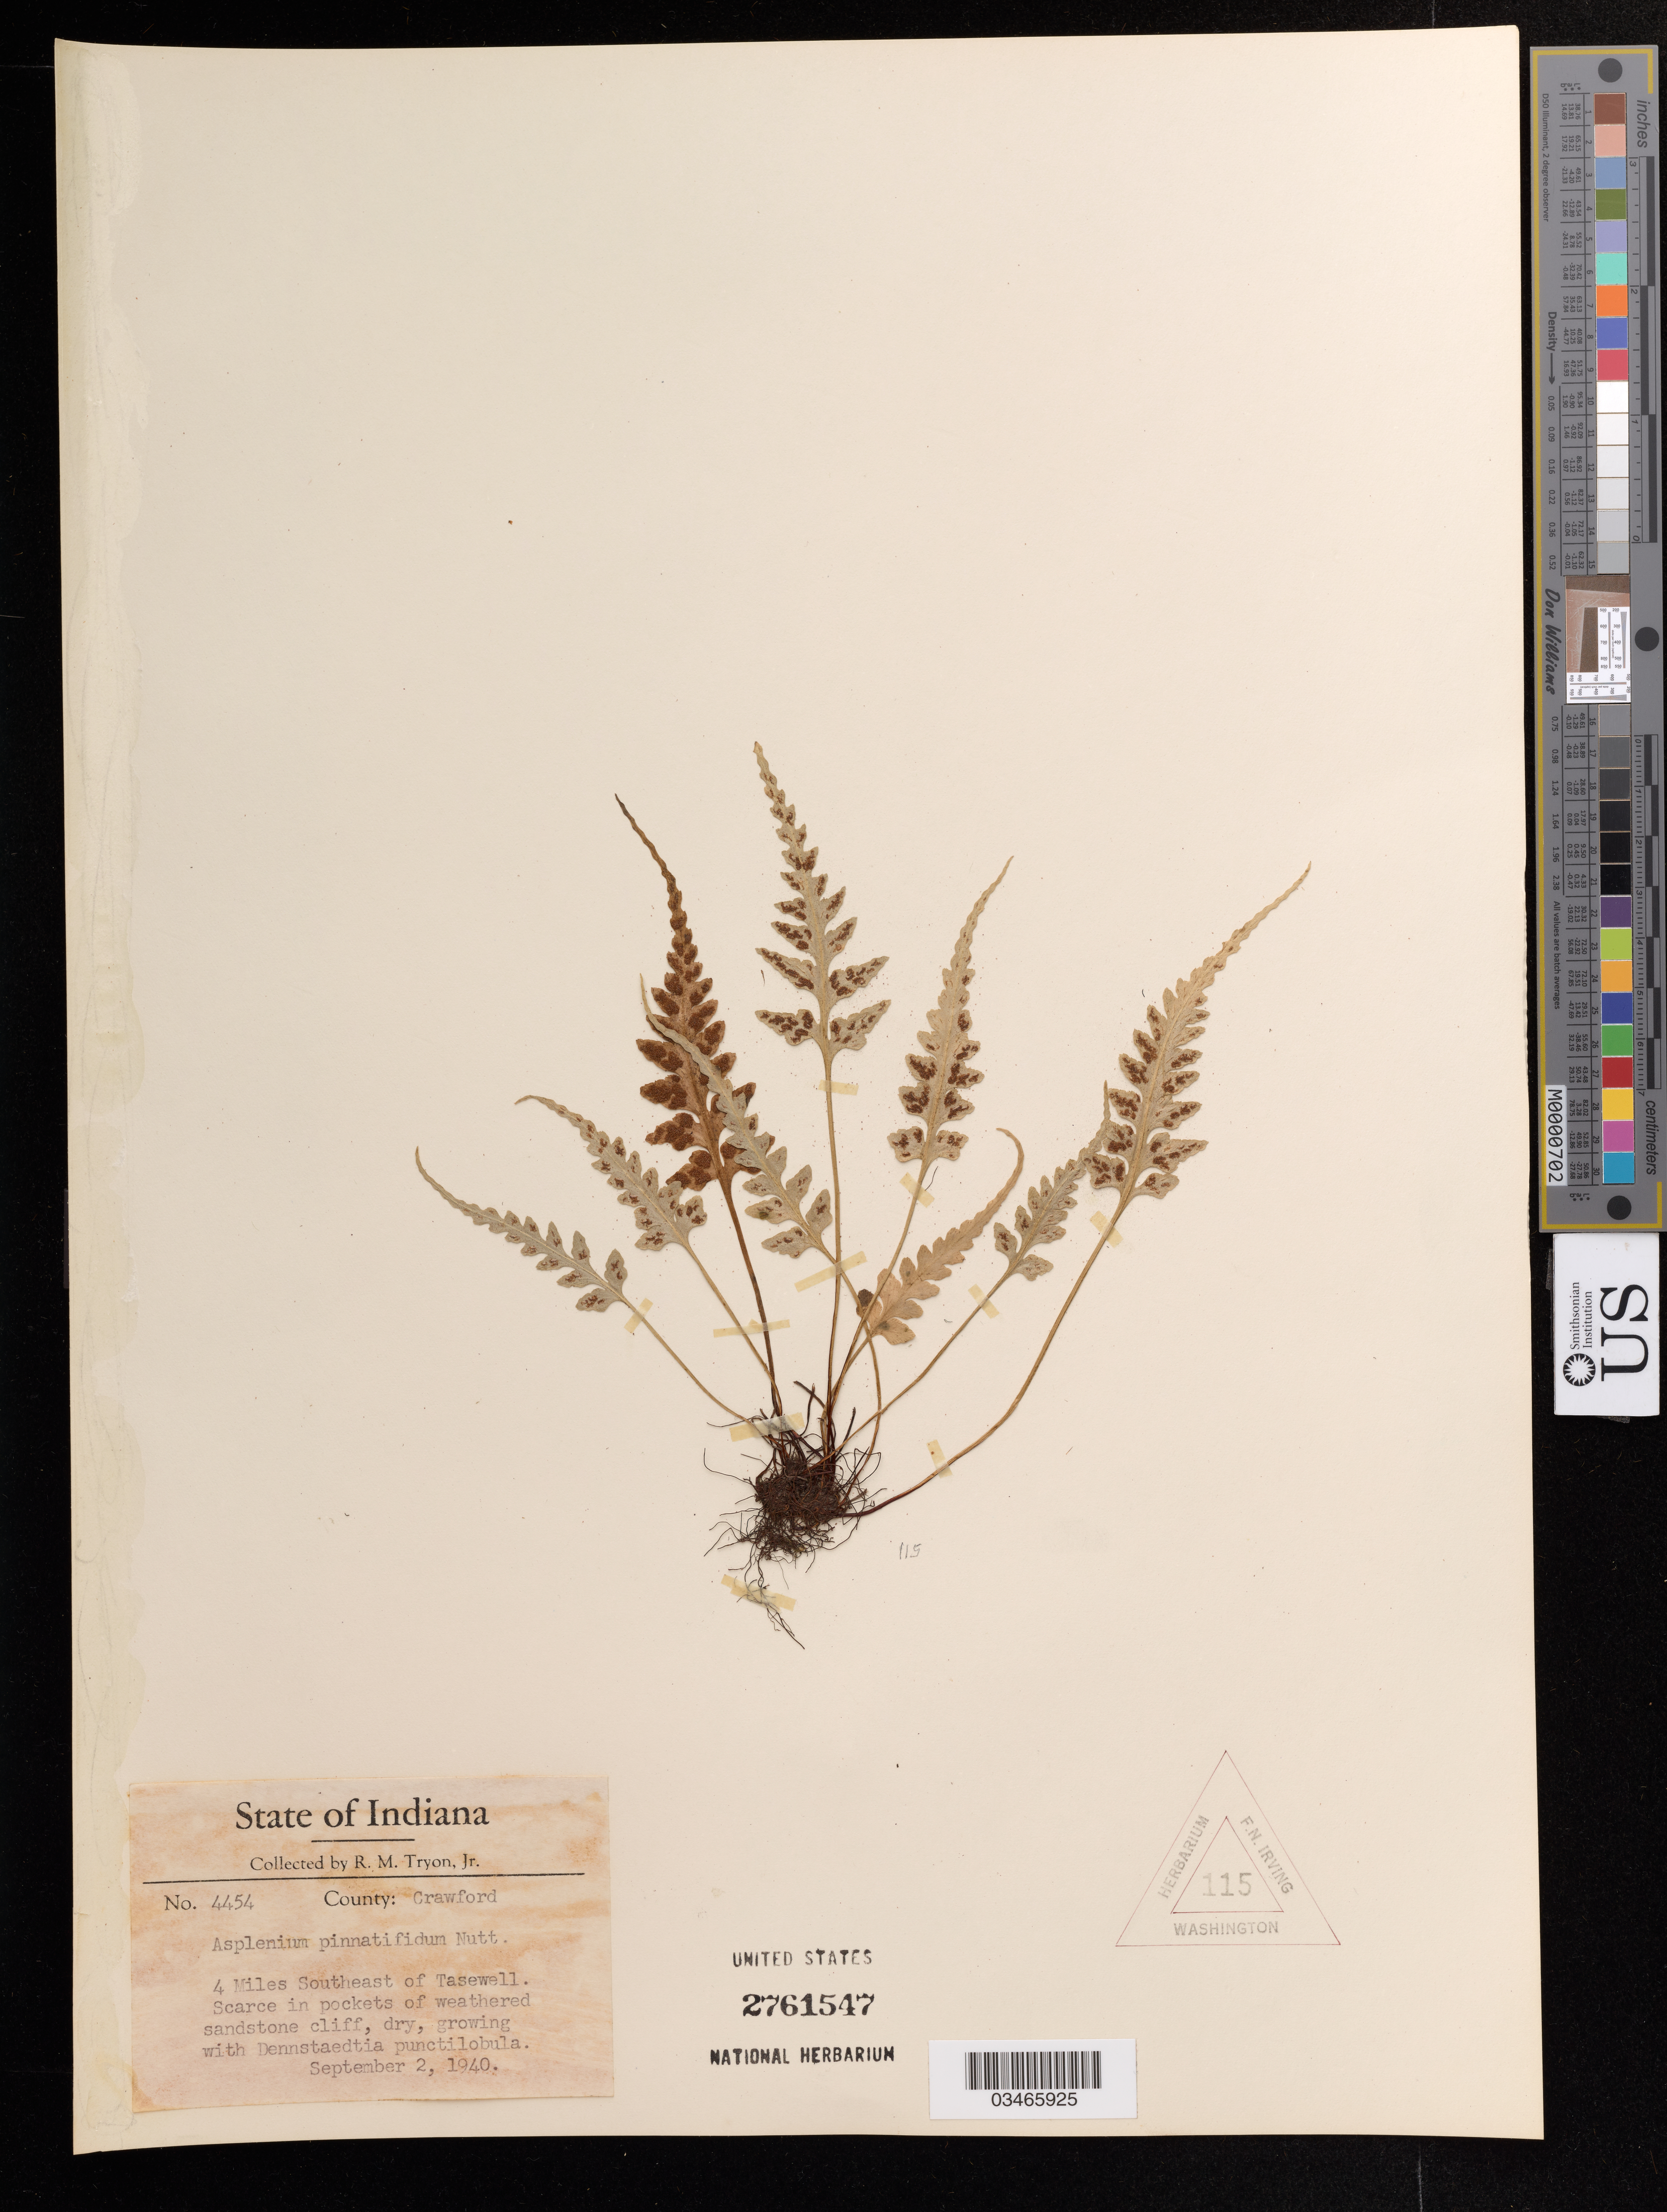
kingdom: Plantae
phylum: Tracheophyta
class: Polypodiopsida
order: Polypodiales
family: Aspleniaceae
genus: Asplenium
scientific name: Asplenium pinnatifidum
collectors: R. Tyron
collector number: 4454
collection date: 1940-09-02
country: United States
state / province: Indiana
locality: Crawford, 4 Miles Southeast of Tasewell. Scarce in pockets of weathered sandstone cliff.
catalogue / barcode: US 2761547